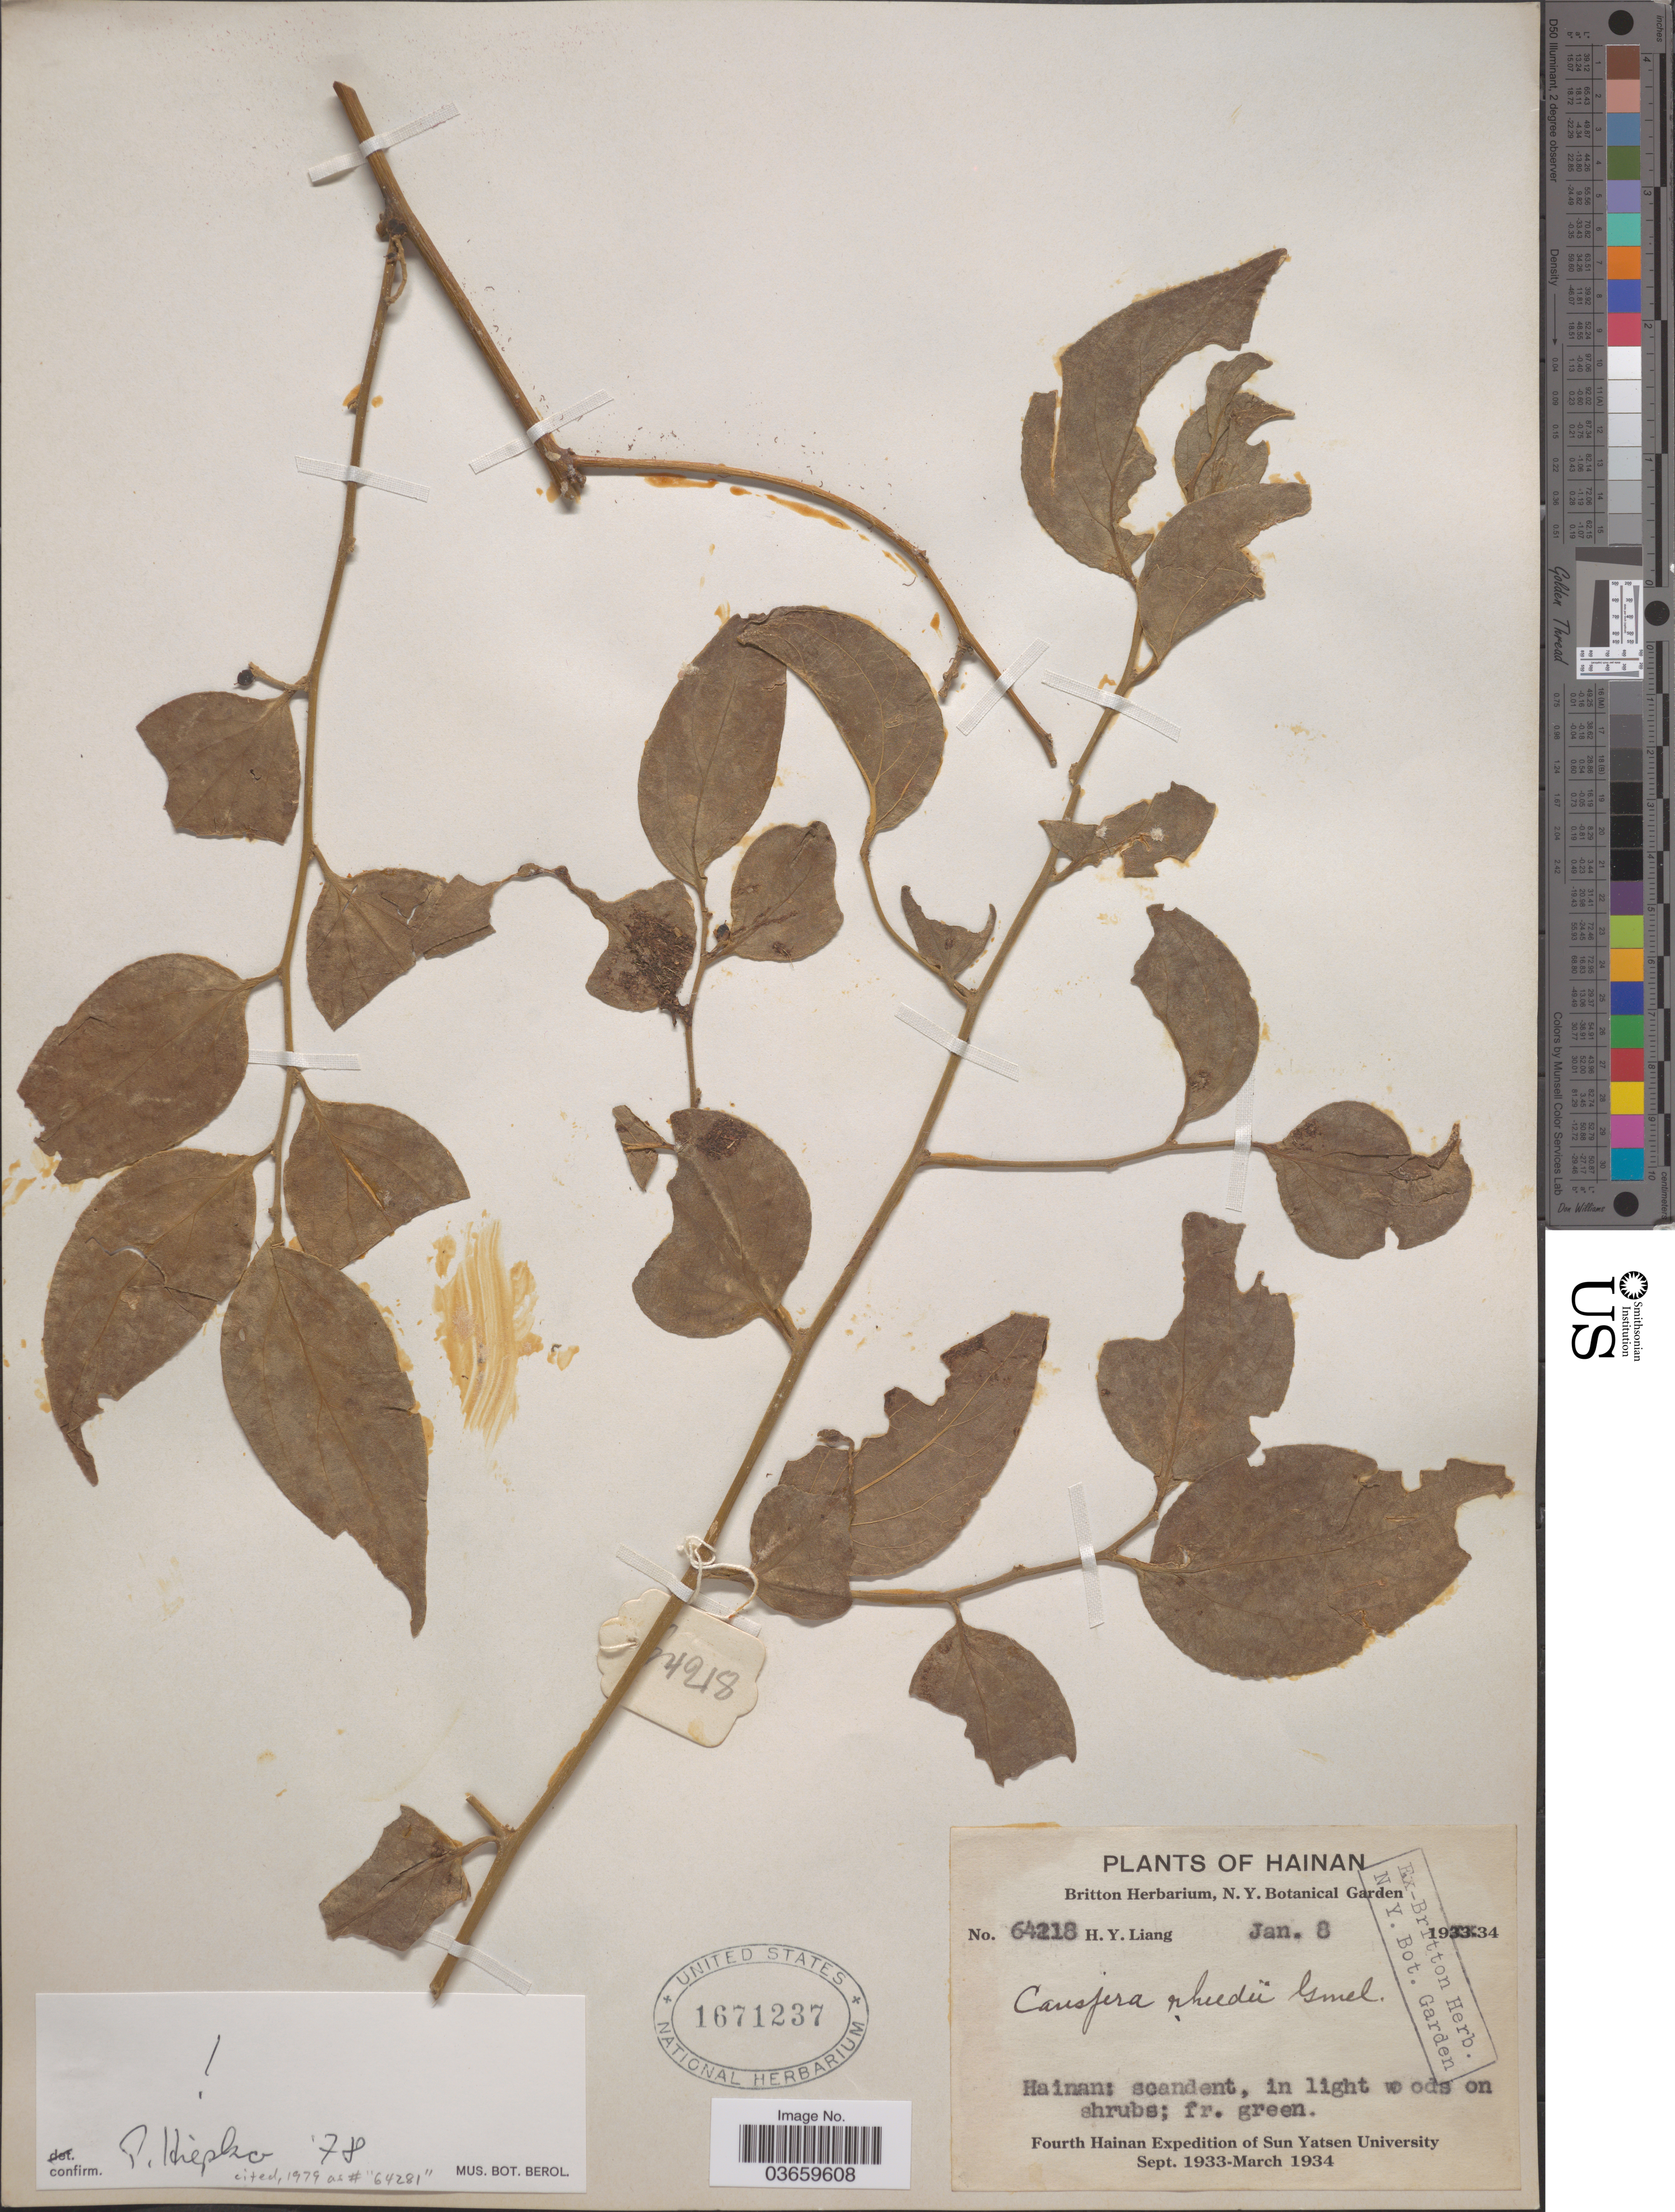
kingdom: Plantae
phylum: Tracheophyta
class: Magnoliopsida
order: Santalales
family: Opiliaceae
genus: Cansjera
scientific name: Cansjera rheedii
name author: J.F. Gmel.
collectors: H. Y. Liang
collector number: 64218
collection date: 1934-01-08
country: China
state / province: Hainan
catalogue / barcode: US 1671237